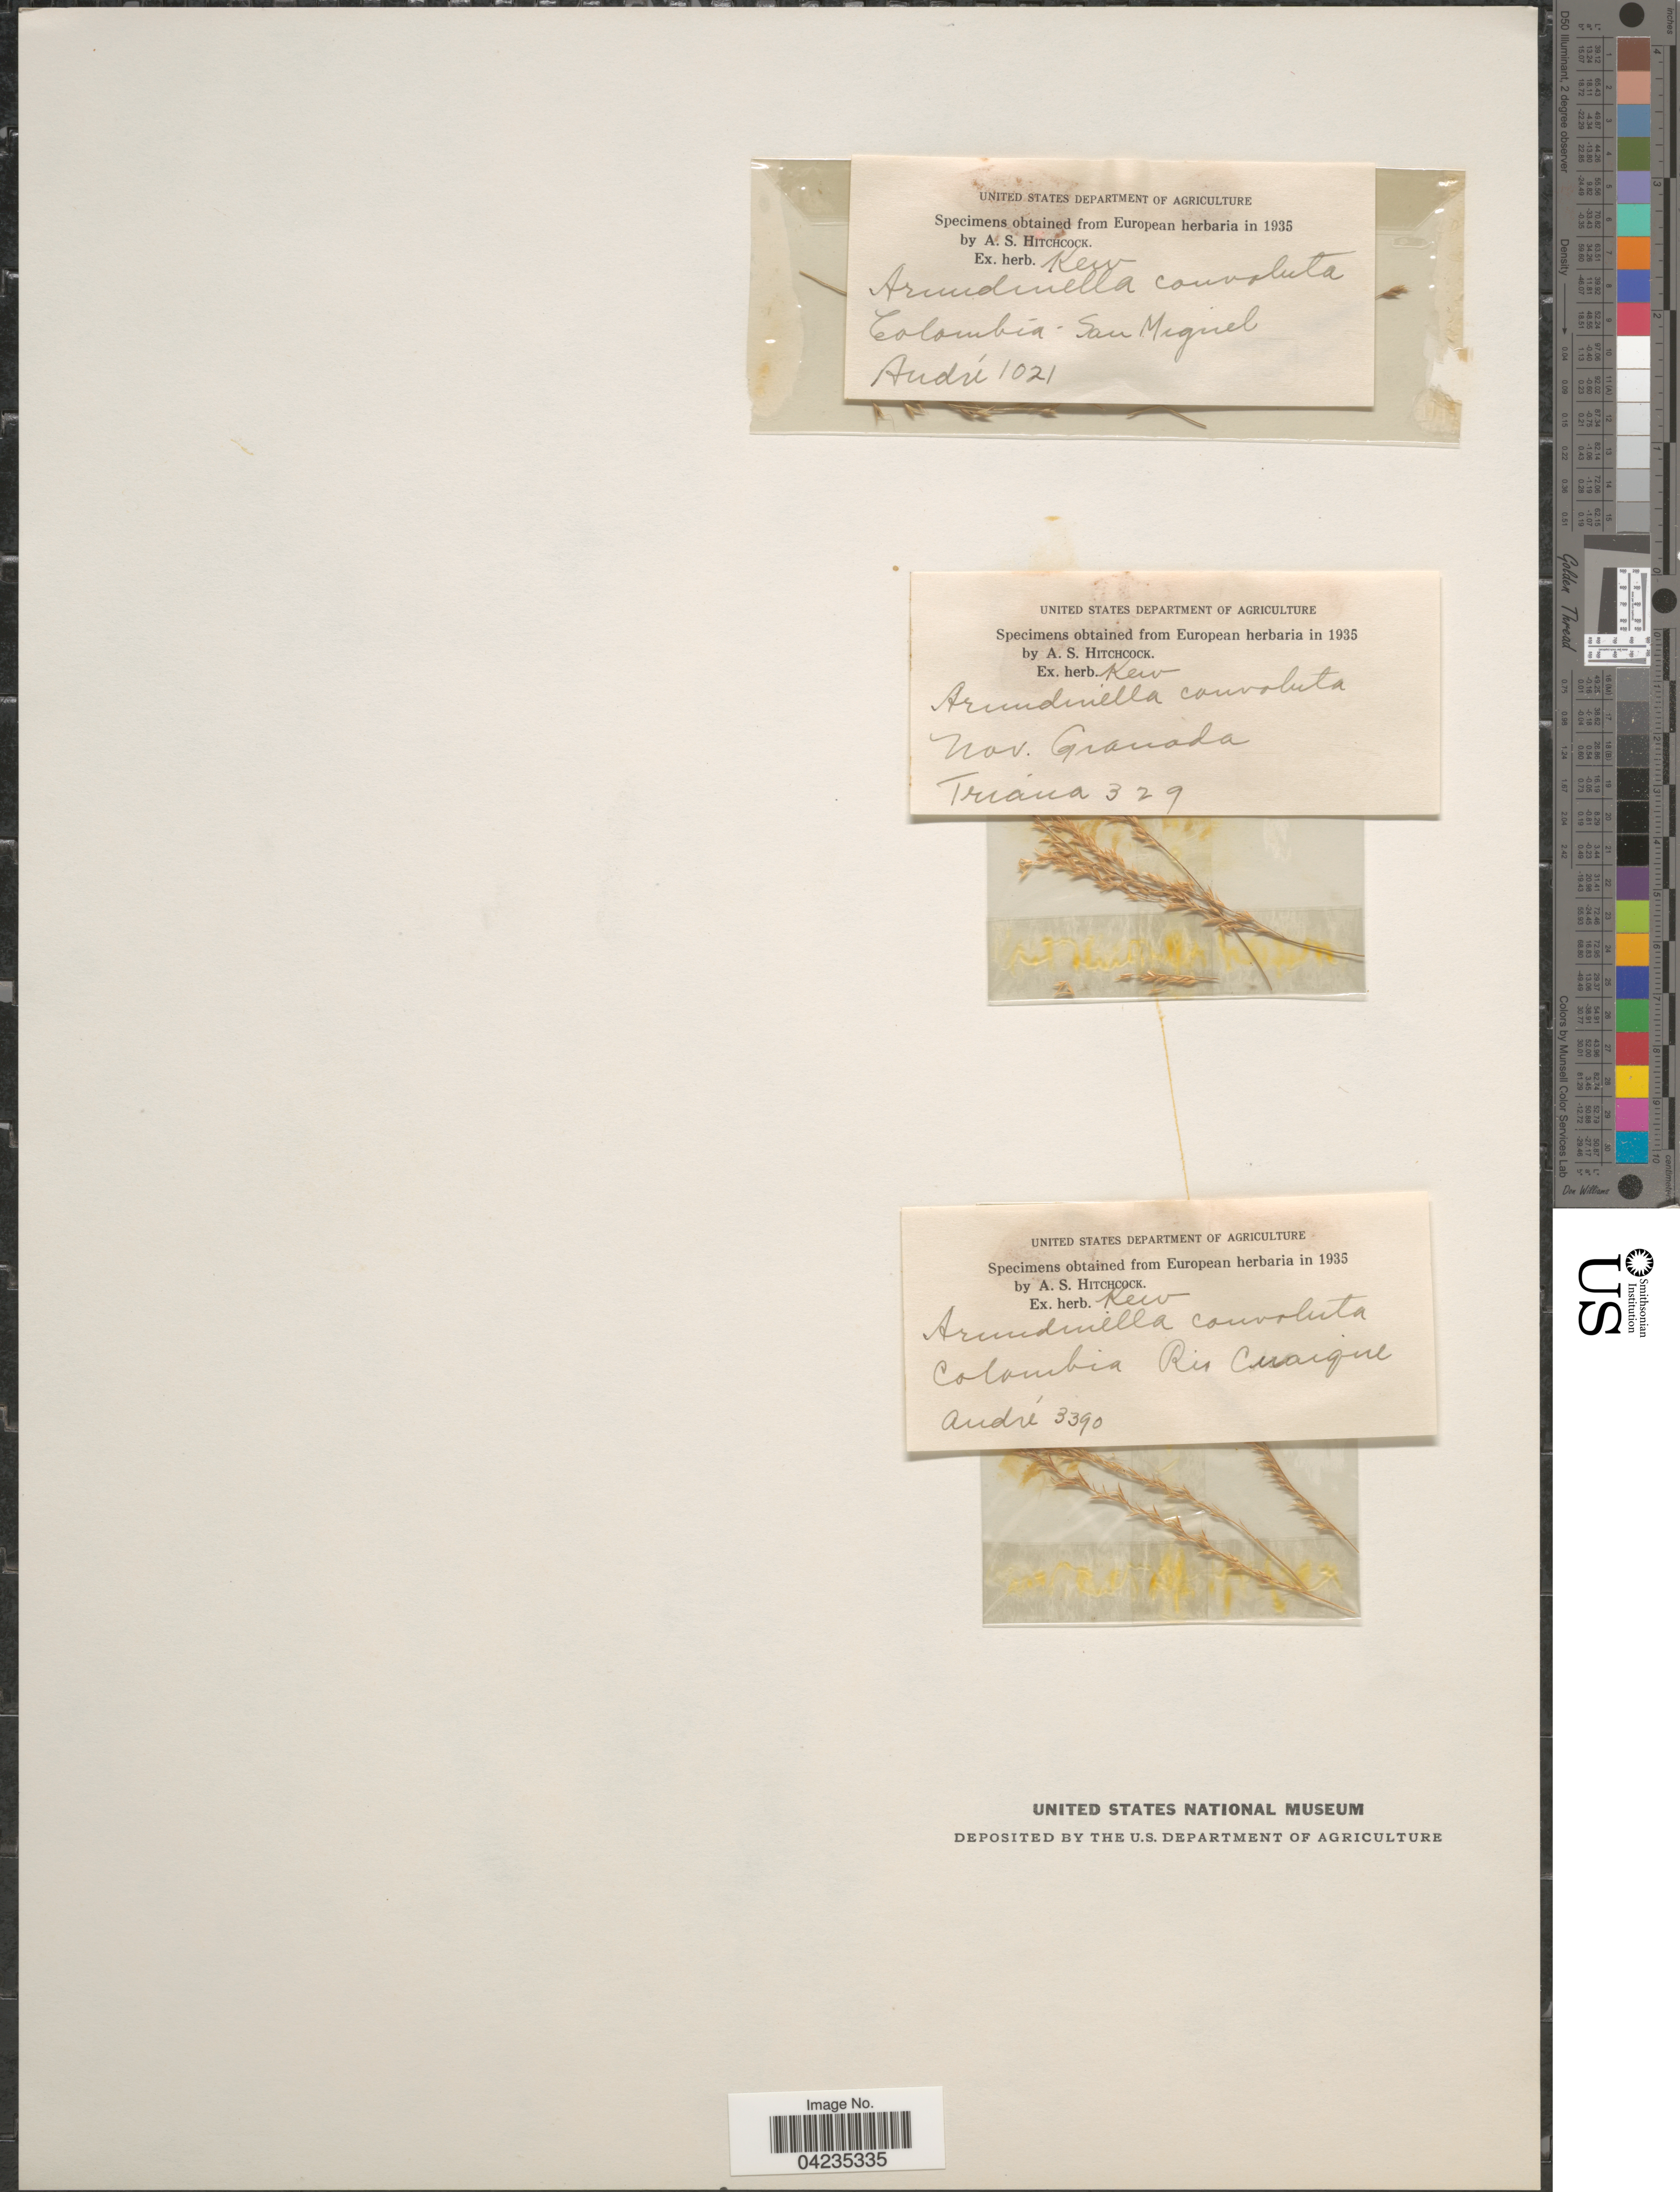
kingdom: Plantae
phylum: Tracheophyta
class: Liliopsida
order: Poales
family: Poaceae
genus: Arundinella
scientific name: Arundinella berteroniana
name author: (Schult.) Hitchc. & Chase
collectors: Triana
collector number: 329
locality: Nov. Granada.